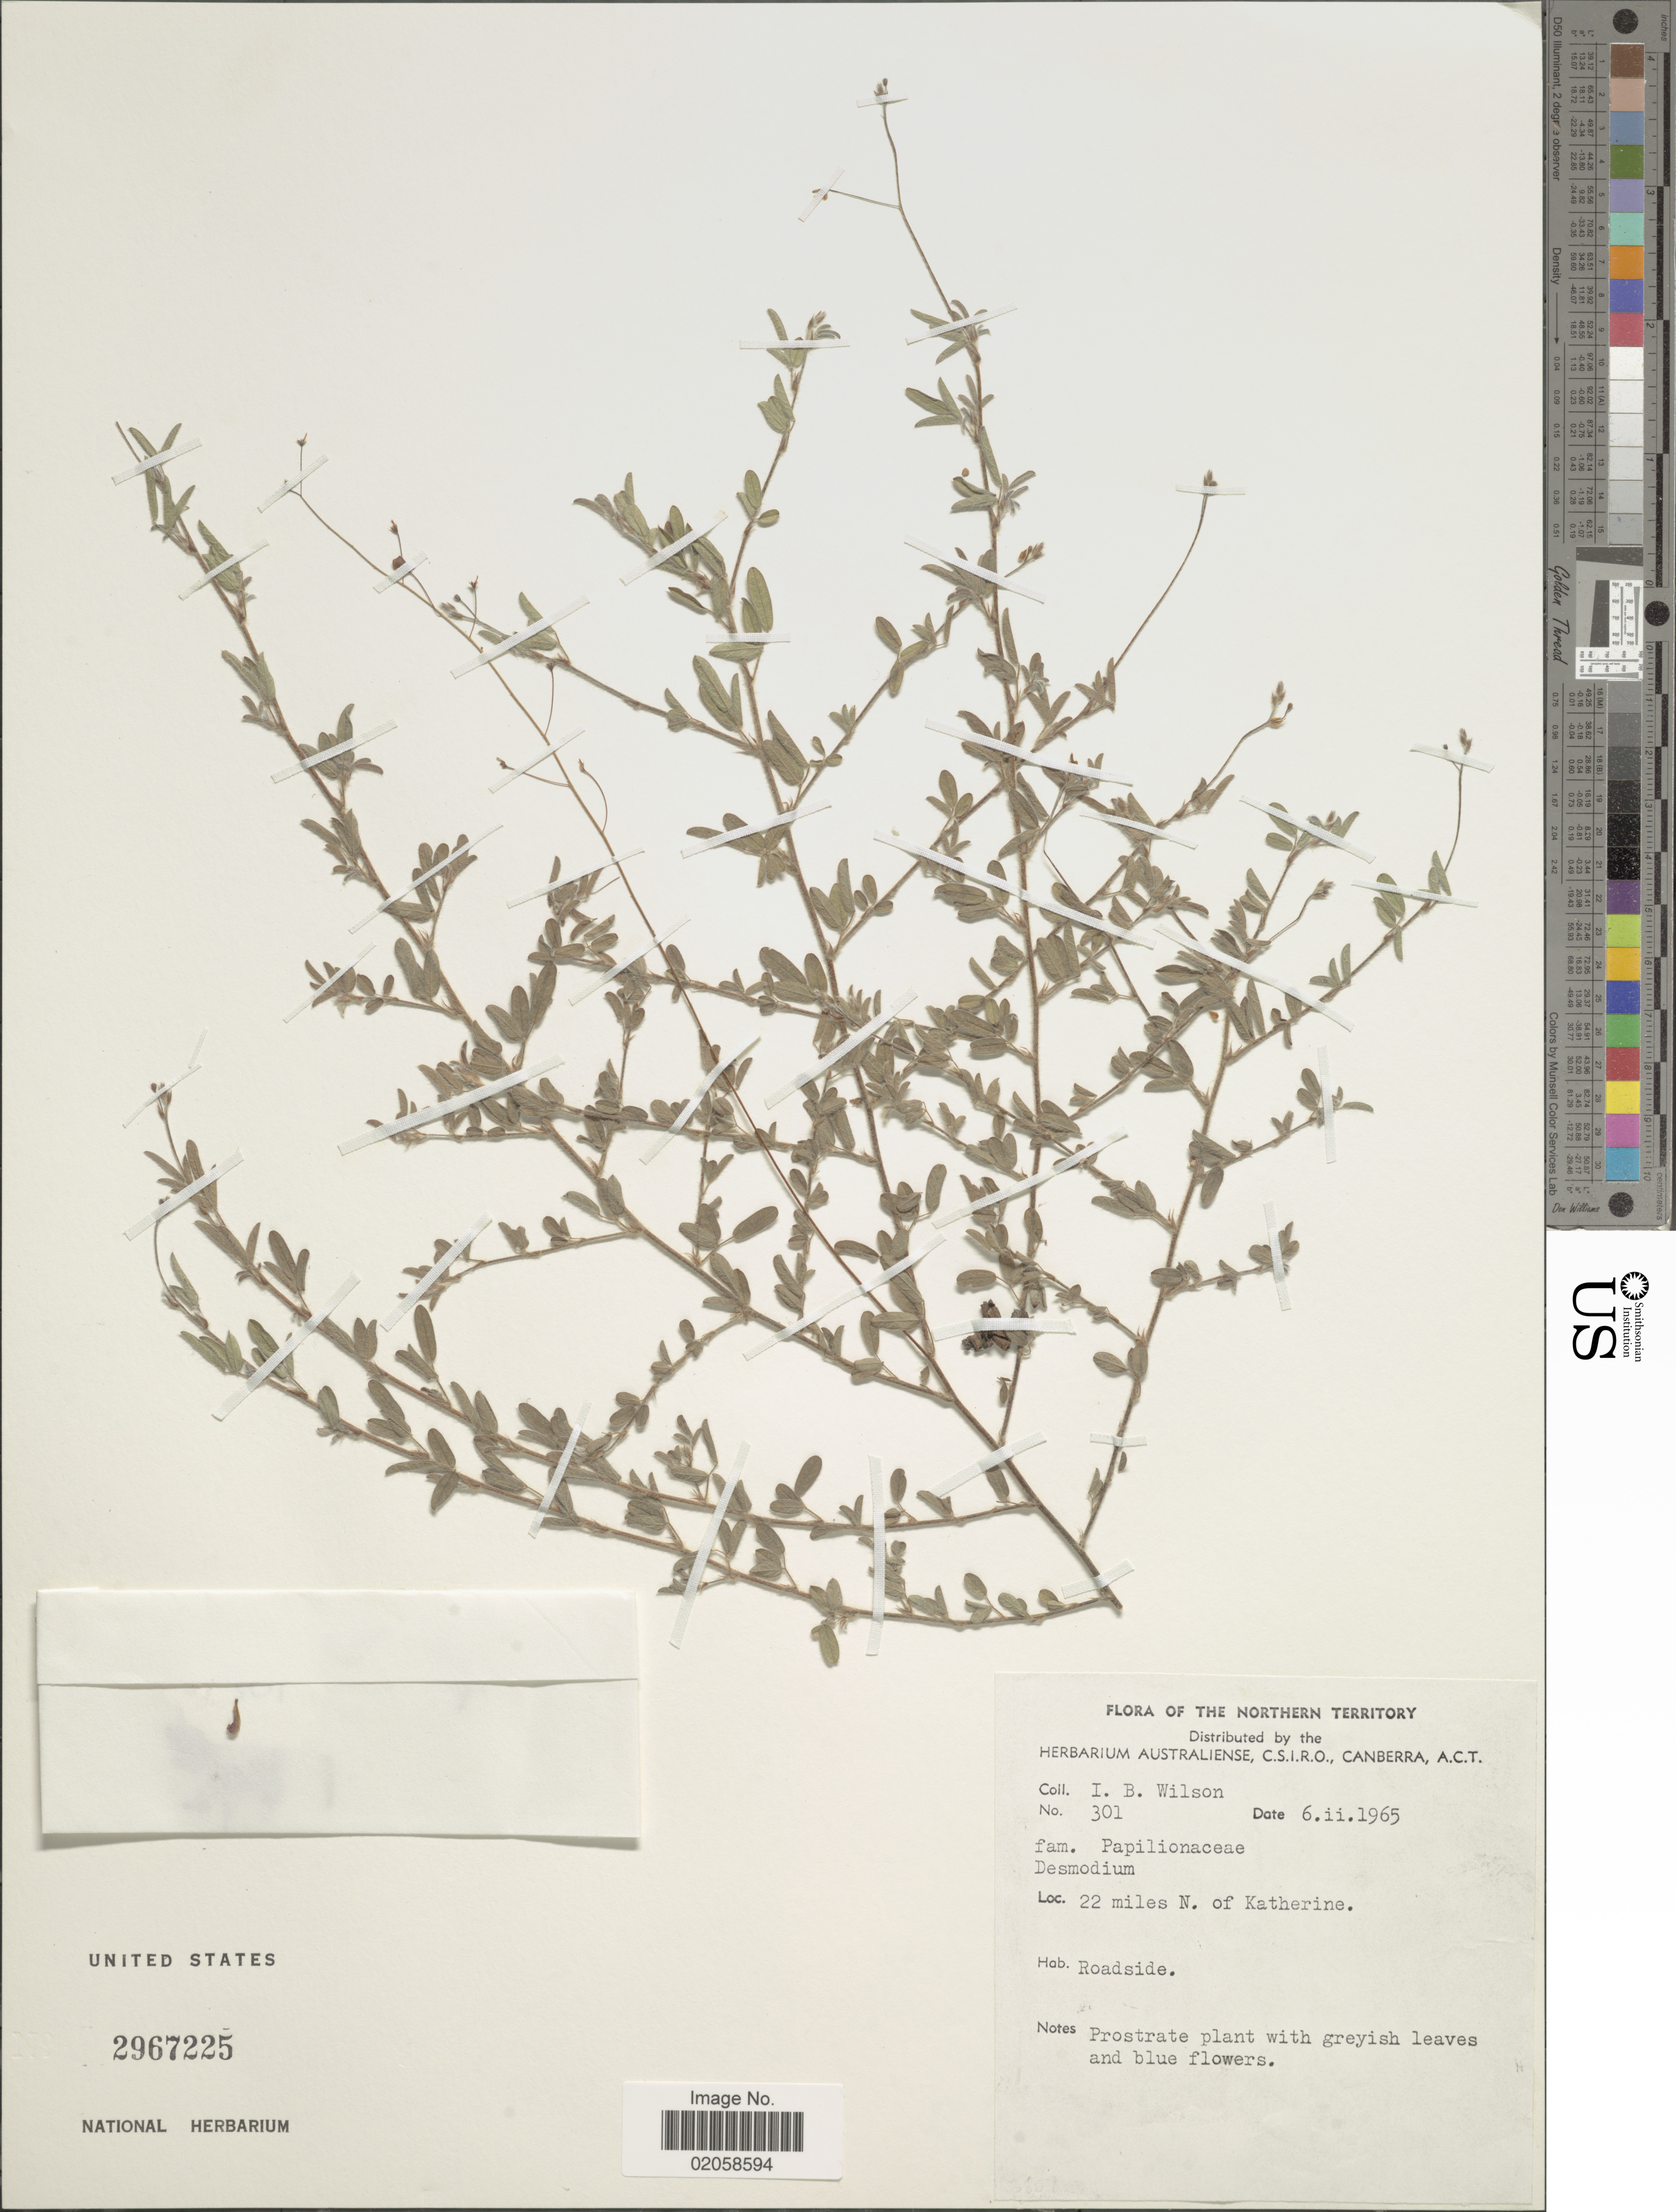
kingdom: Plantae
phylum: Tracheophyta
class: Magnoliopsida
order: Fabales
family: Fabaceae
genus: Grona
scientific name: Grona glareosa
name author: (Pedley) H. Ohashi & K. Ohashi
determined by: Barrett, R. L.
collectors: I. B. Wilson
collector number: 301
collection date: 1965-02-06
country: Australia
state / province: Northern Territory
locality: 22 miles N. of Katherine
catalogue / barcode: US 2967225